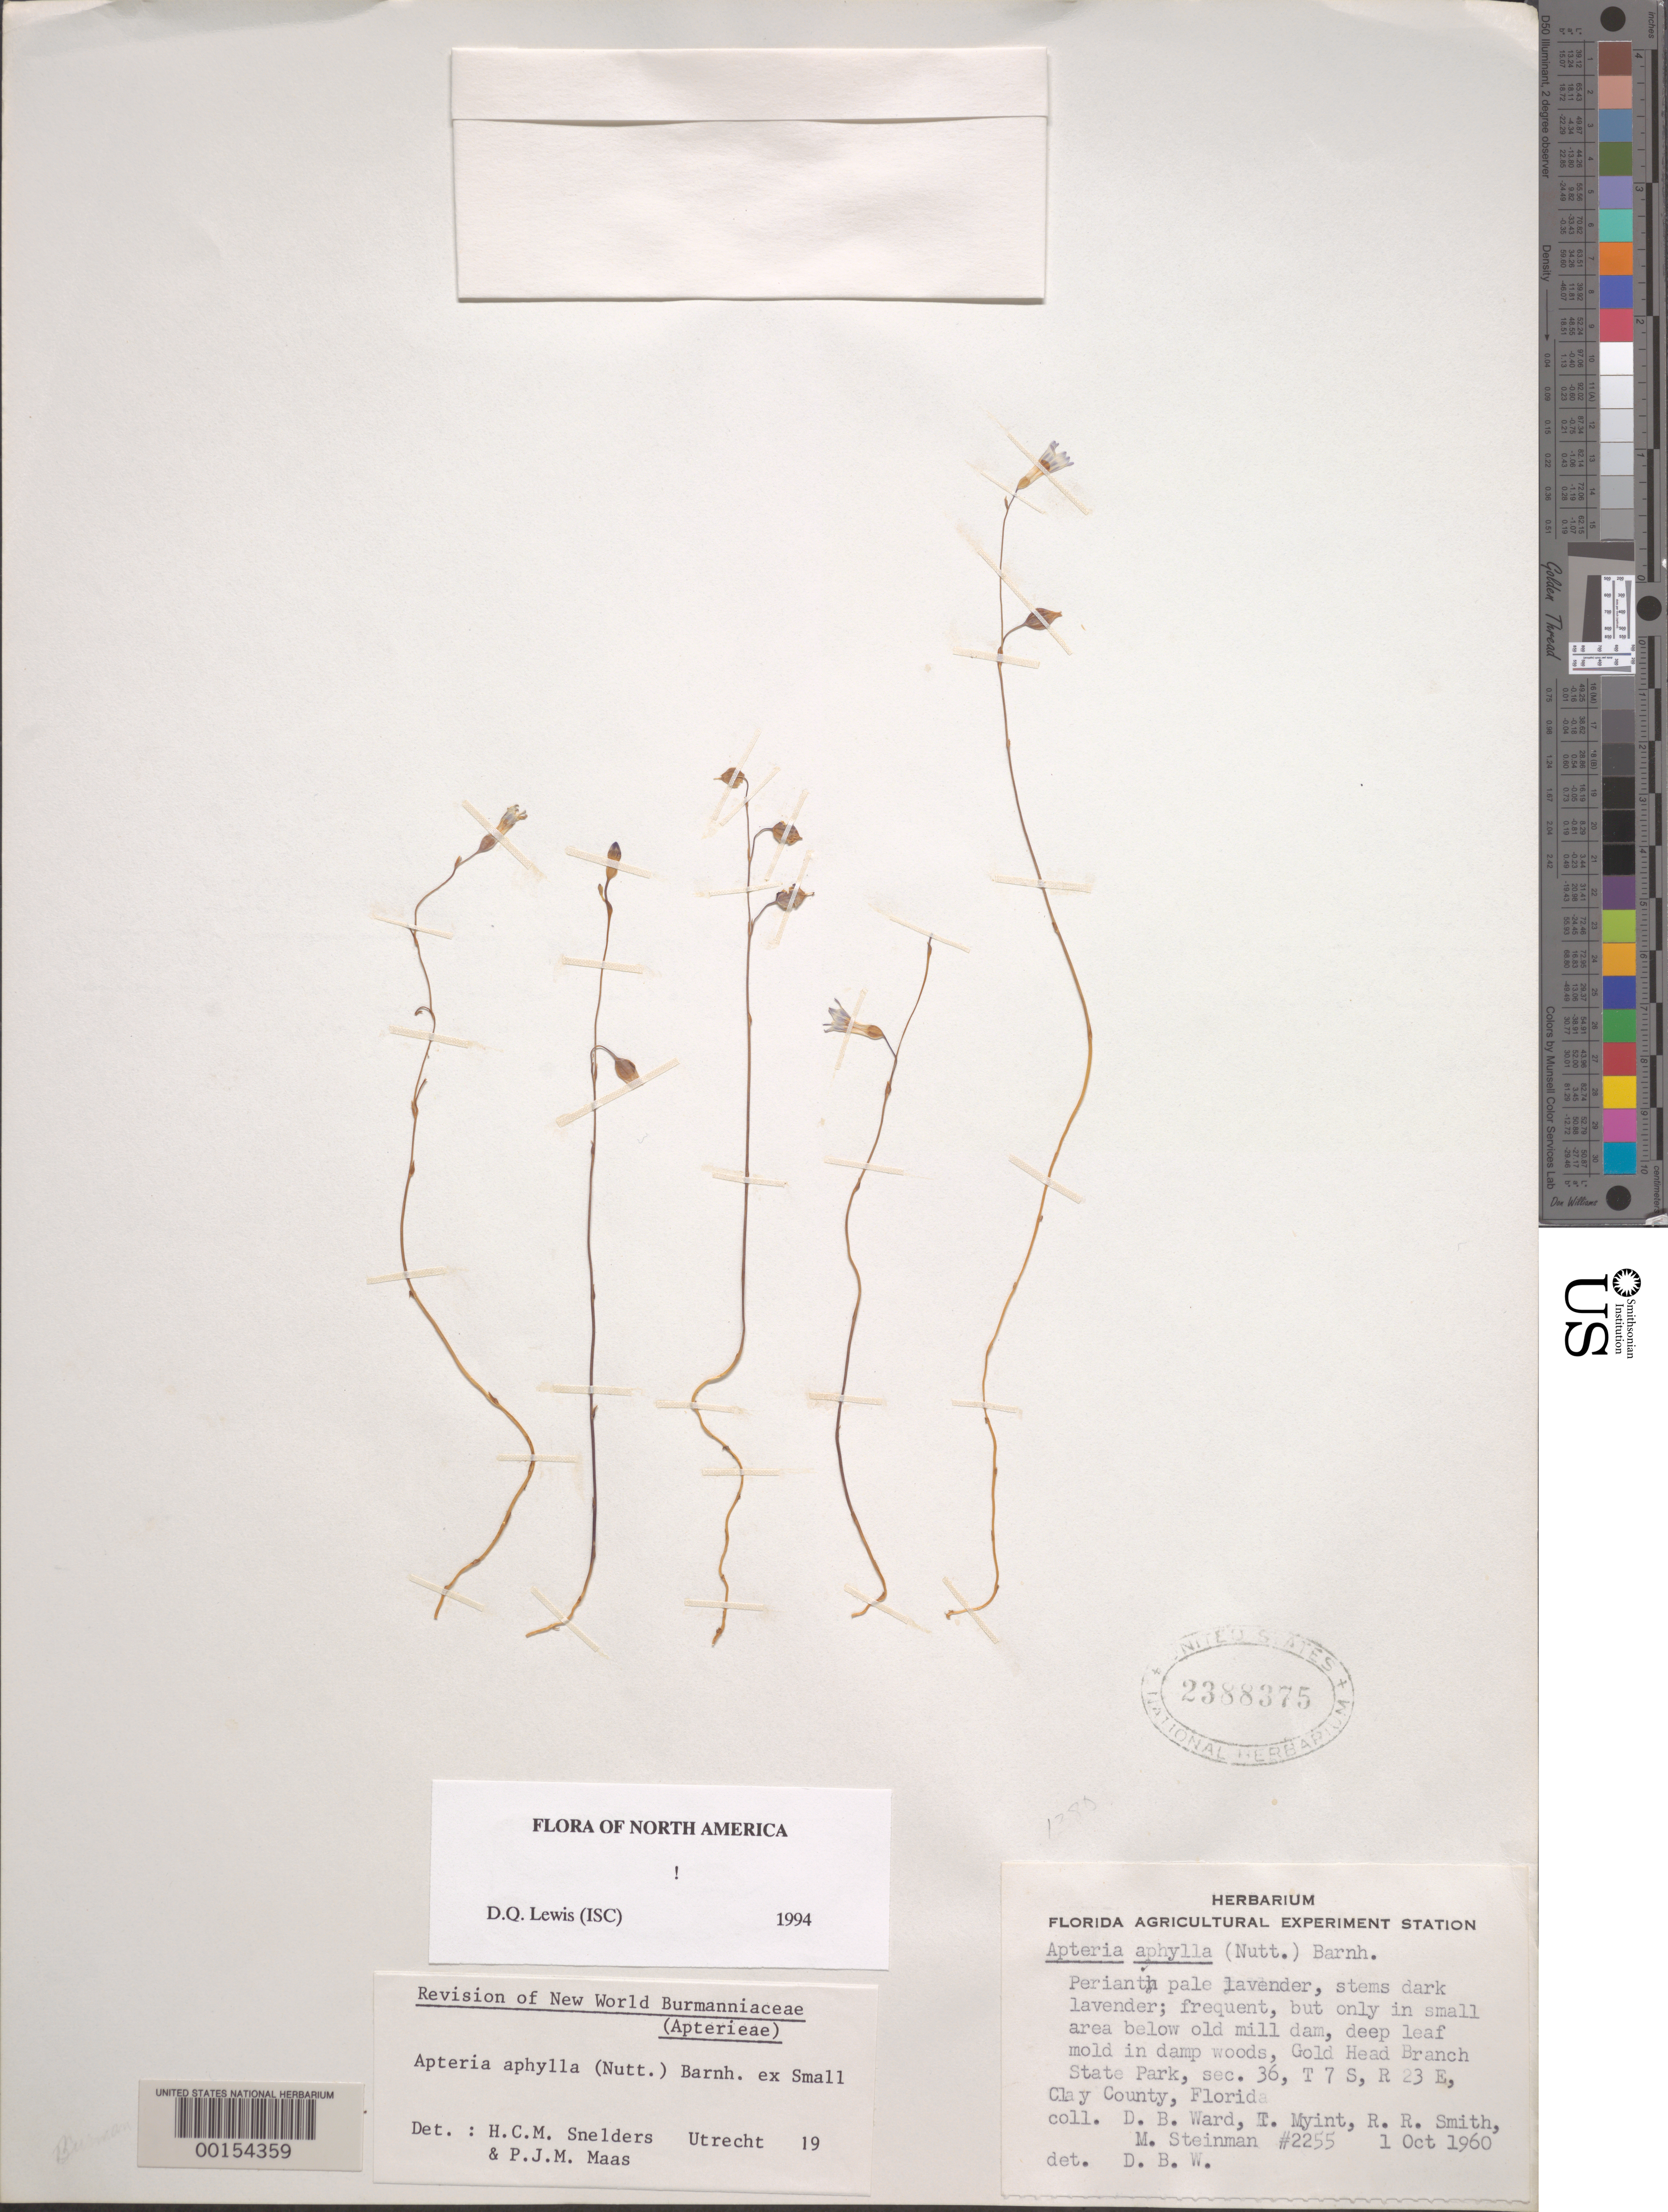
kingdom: Plantae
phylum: Tracheophyta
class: Liliopsida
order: Dioscoreales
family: Burmanniaceae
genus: Apteria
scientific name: Apteria aphylla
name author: (Nutt.) Barnhart ex Small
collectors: D. B. Ward, T. Myint, R. R. Smith & M. Steinman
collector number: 2255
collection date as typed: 01 Oct 1960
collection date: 1960-10-01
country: United States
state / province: Florida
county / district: Clay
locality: Gold head branch state park, sec. 36, t 7 s, r 23 e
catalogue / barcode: US 2388375